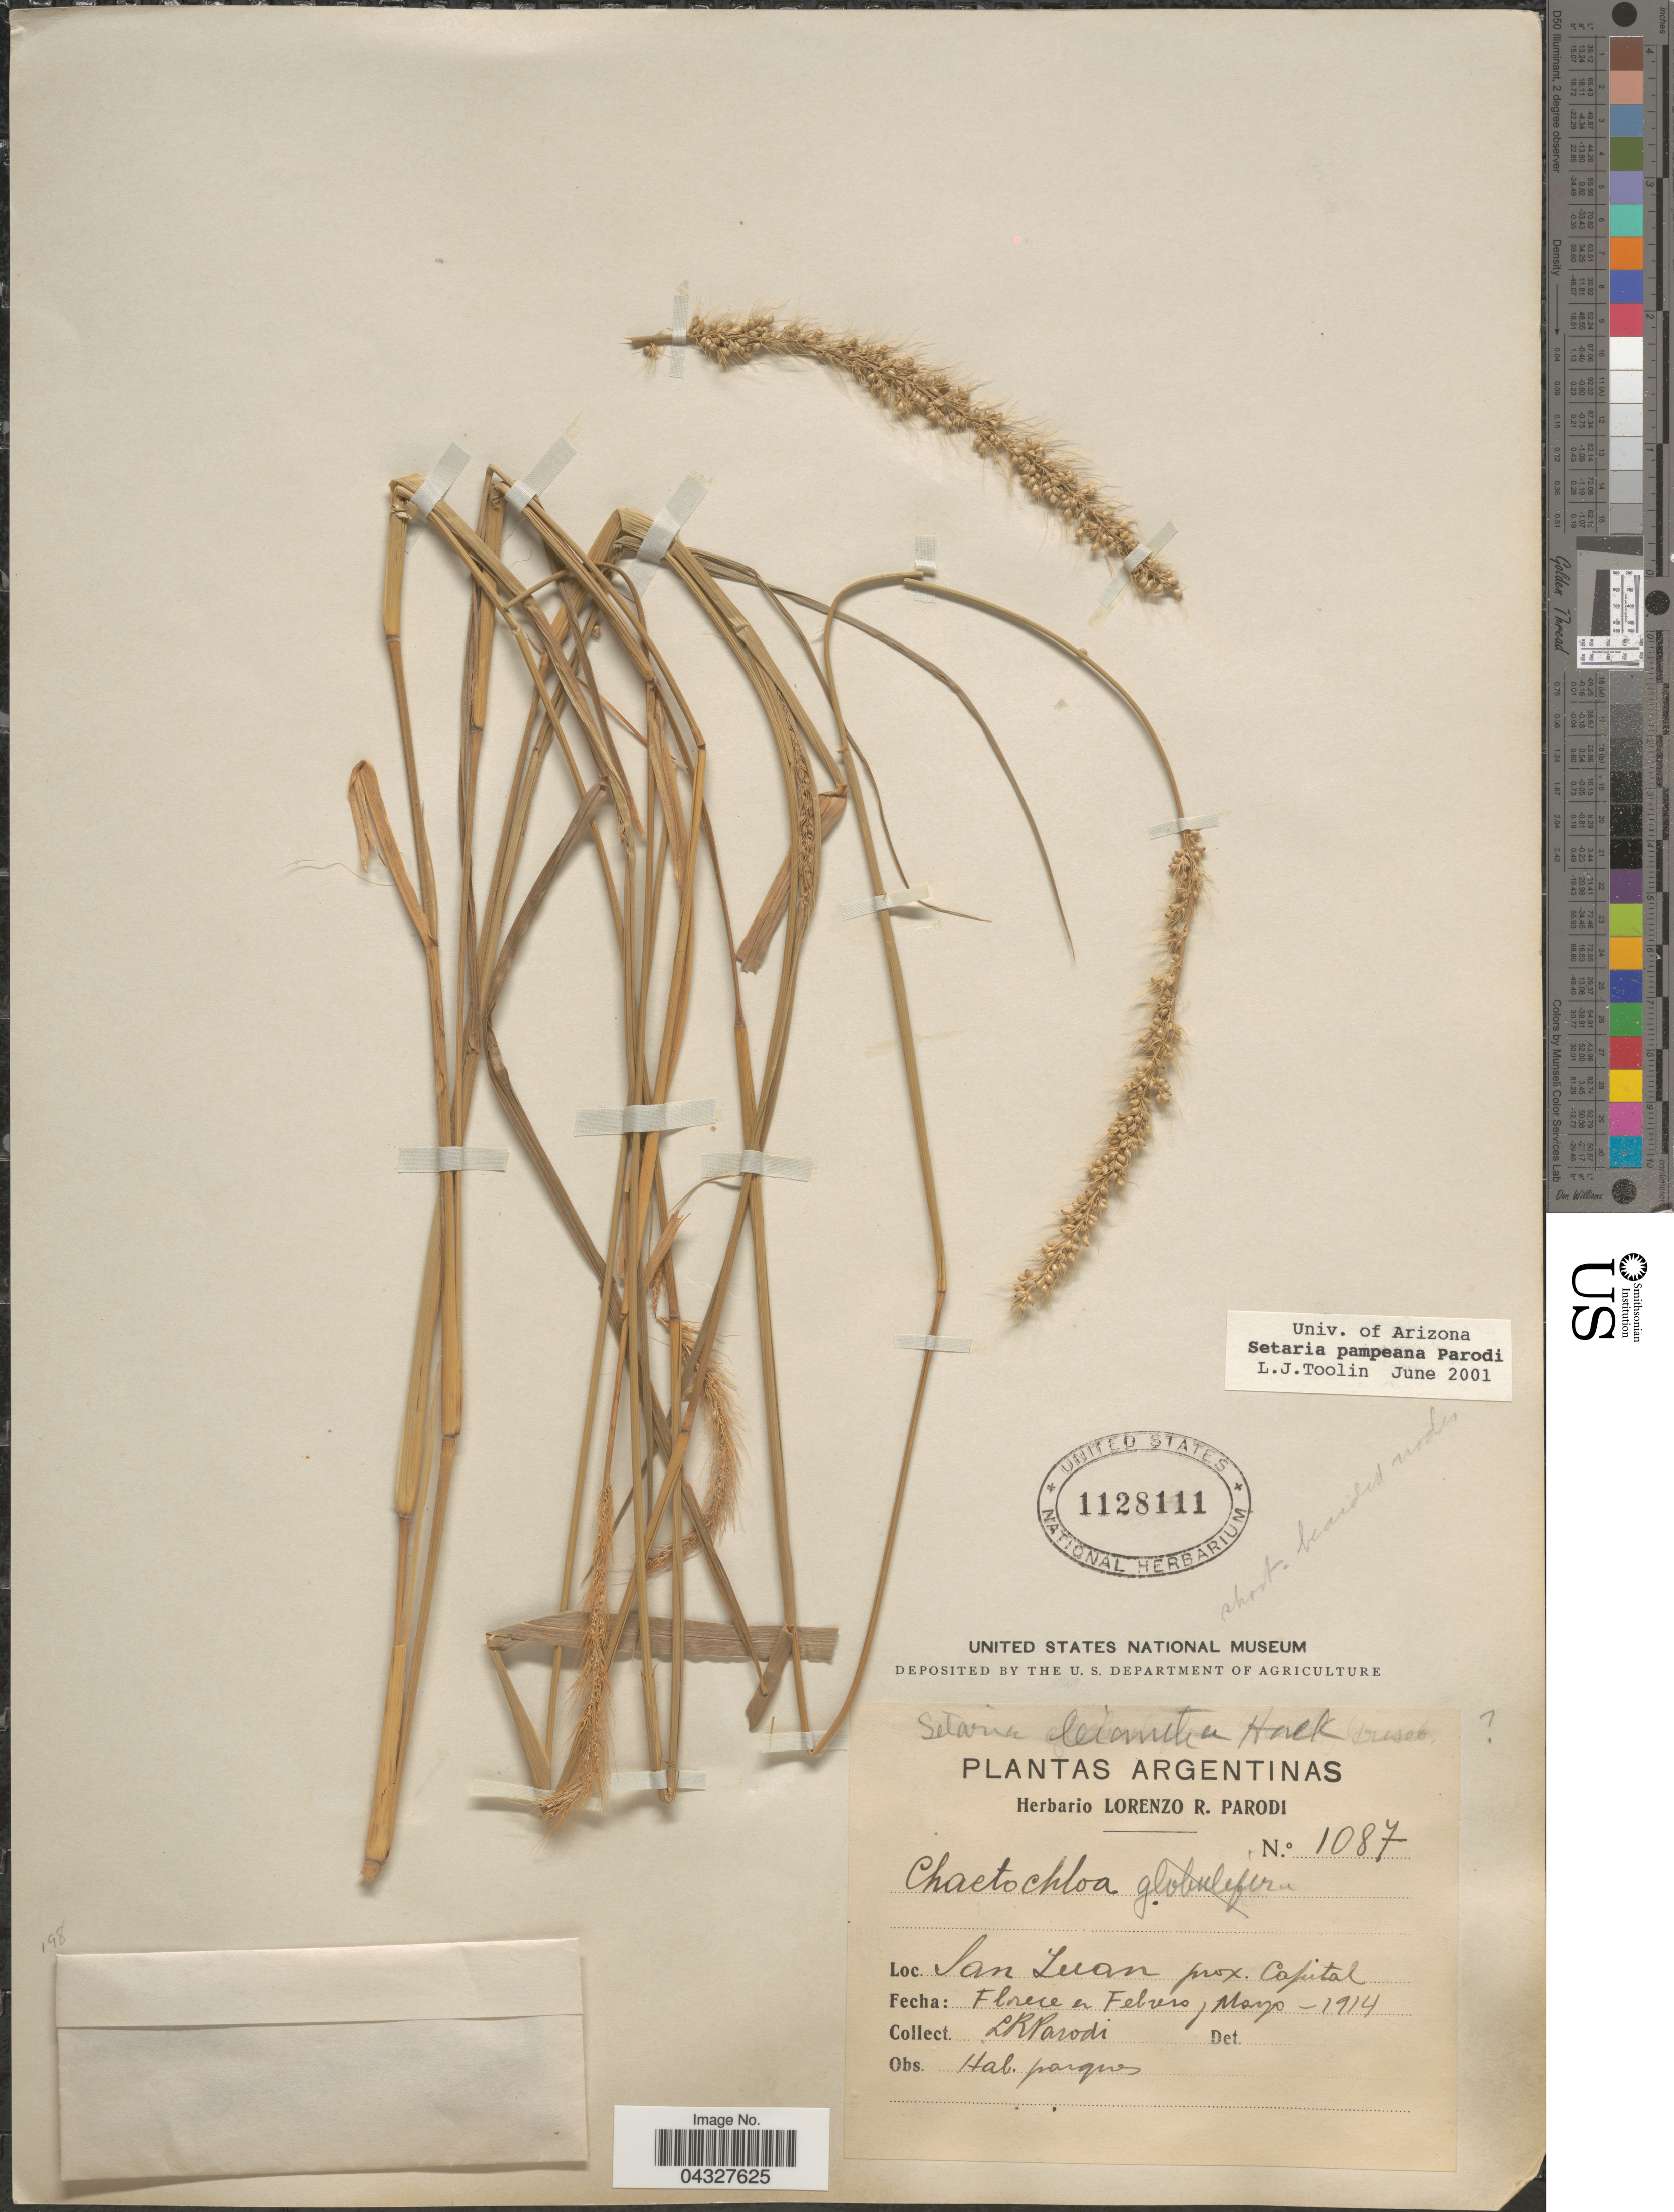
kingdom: Plantae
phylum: Tracheophyta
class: Liliopsida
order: Poales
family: Poaceae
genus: Setaria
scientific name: Setaria pampeana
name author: Parodi ex Nicora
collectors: L. R. Parodi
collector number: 1087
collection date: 1914-02/1914-03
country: Argentina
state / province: San Juan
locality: San Juan prox. Capital.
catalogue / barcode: US 1128111